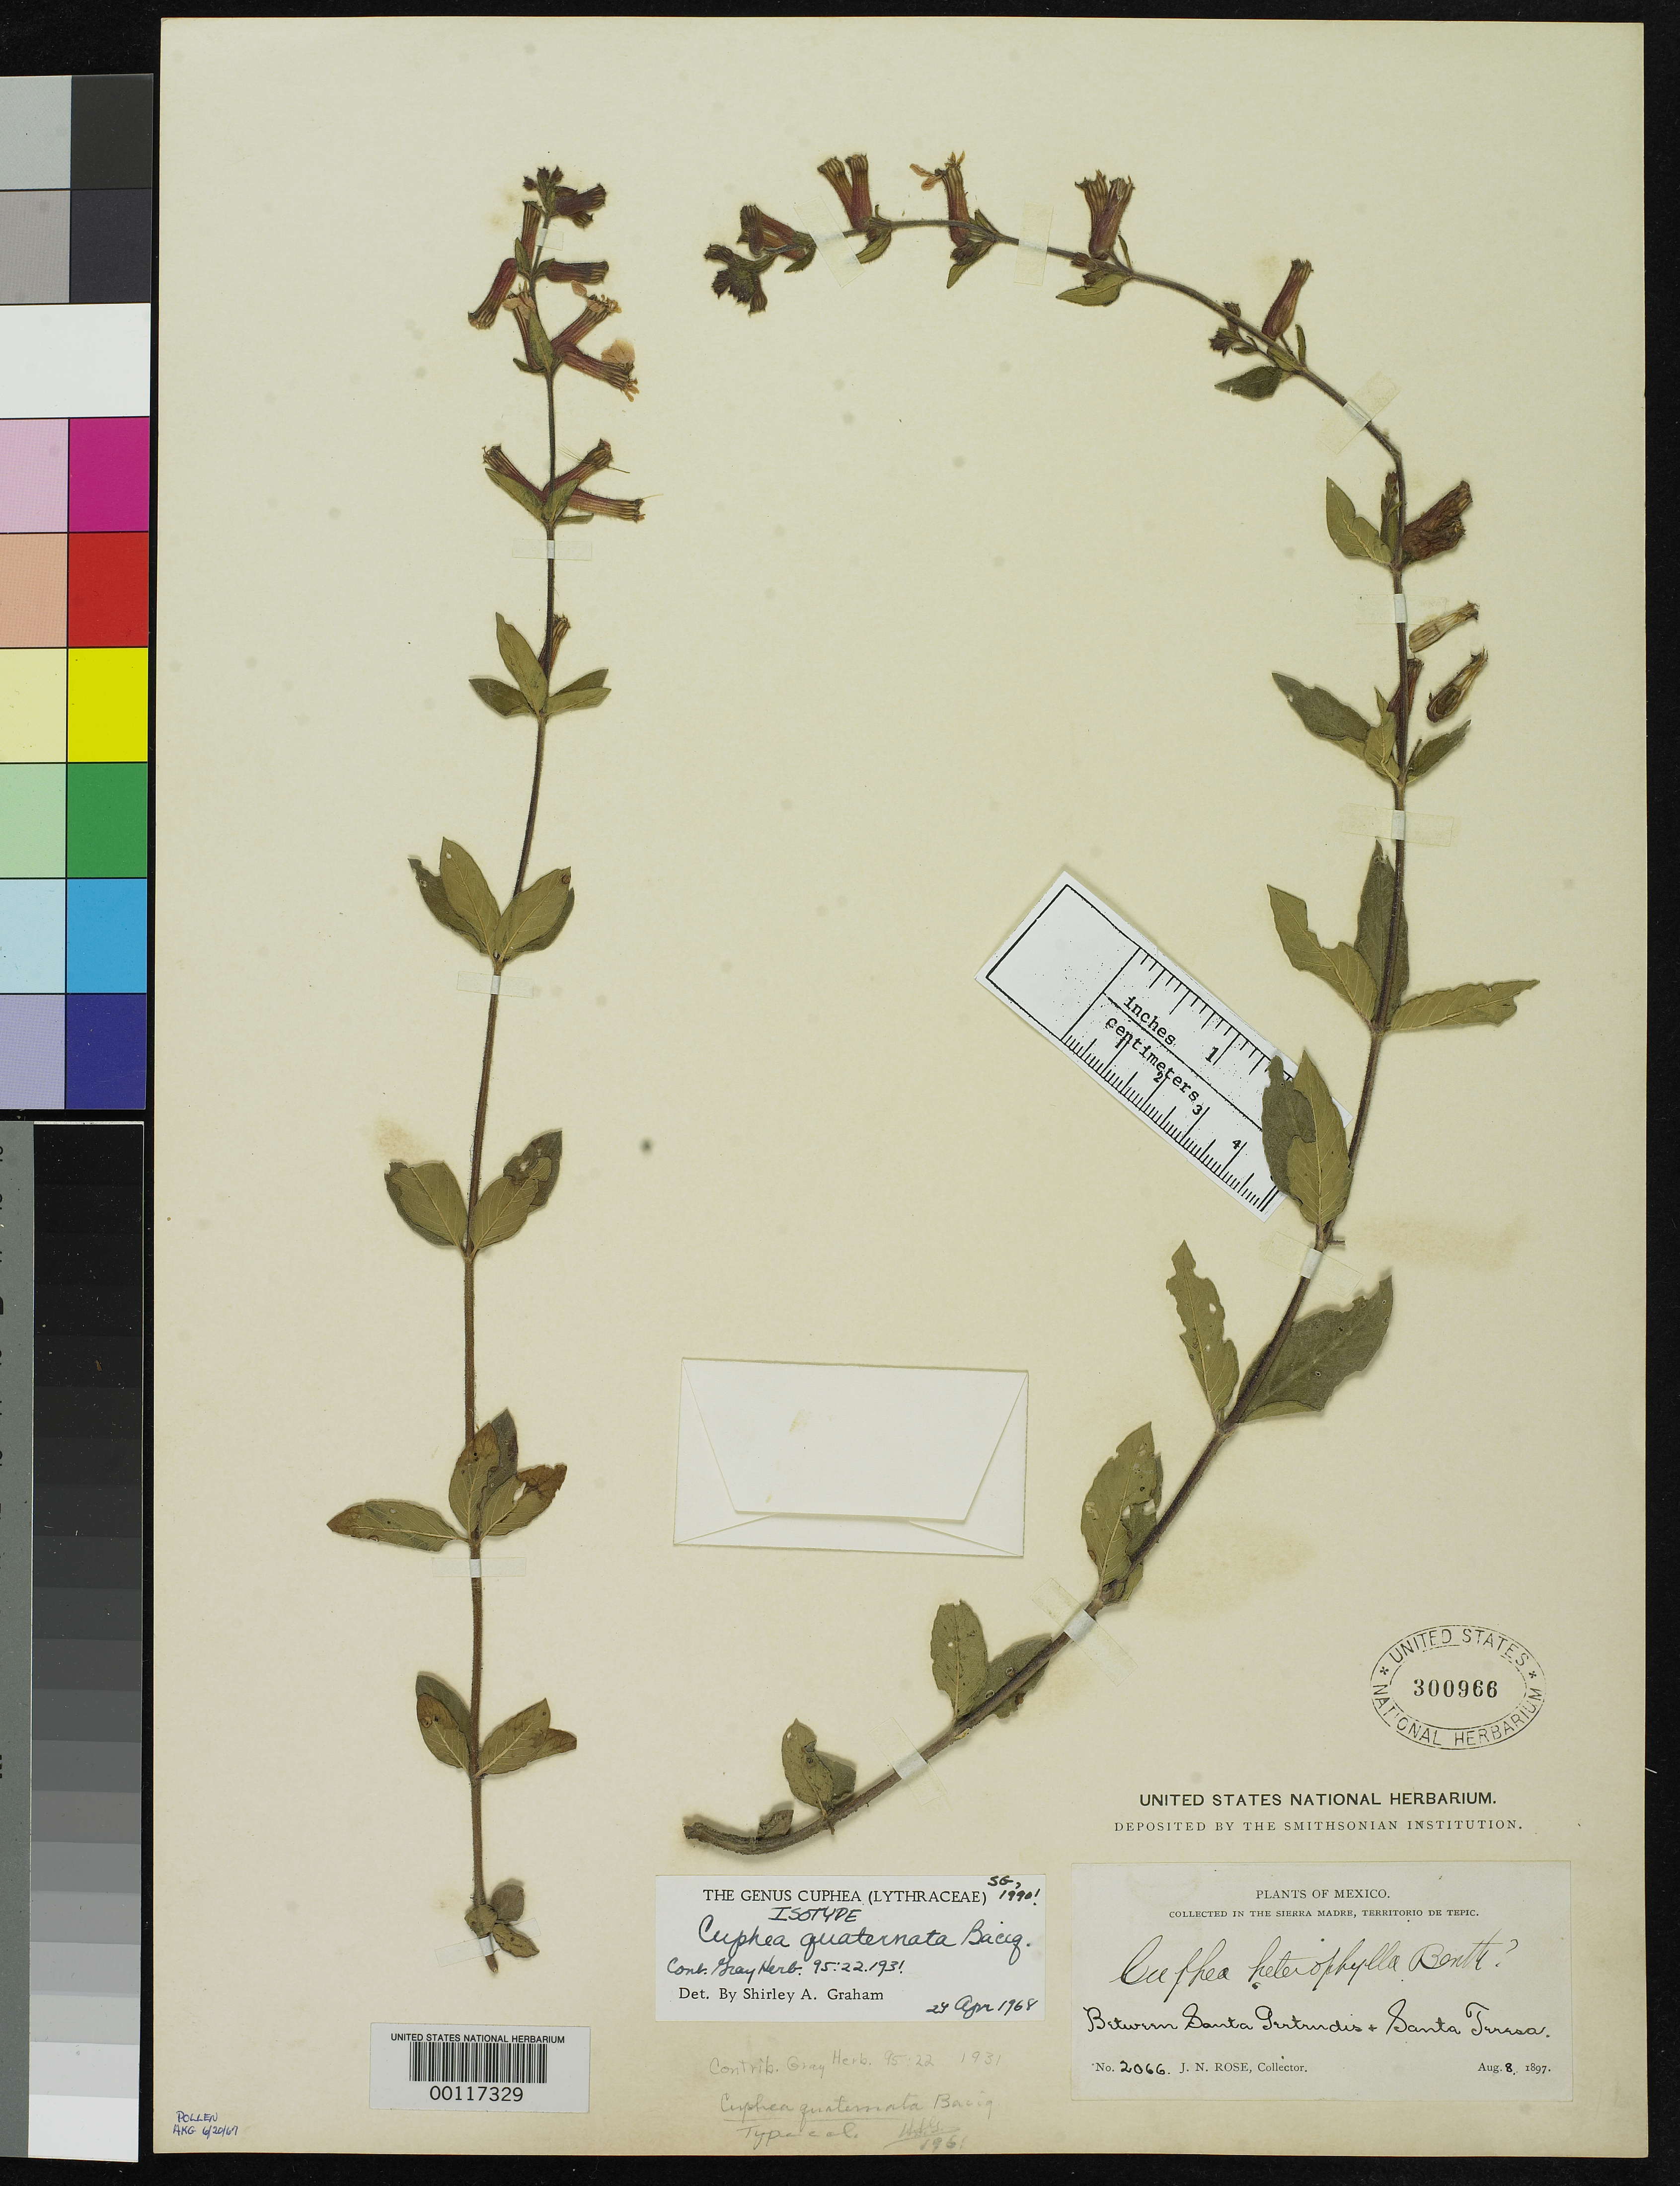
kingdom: Plantae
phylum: Tracheophyta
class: Magnoliopsida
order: Myrtales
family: Lythraceae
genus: Cuphea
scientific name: Cuphea quatermata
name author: Bacigalupi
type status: Isotype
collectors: J. N. Rose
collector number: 2066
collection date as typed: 08 Aug 1897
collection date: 1897-08-08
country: Mexico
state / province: Nayarit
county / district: Tepic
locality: Between Santa Gertrudis & Santa Teresa, Sierra Madre.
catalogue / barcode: US 300966